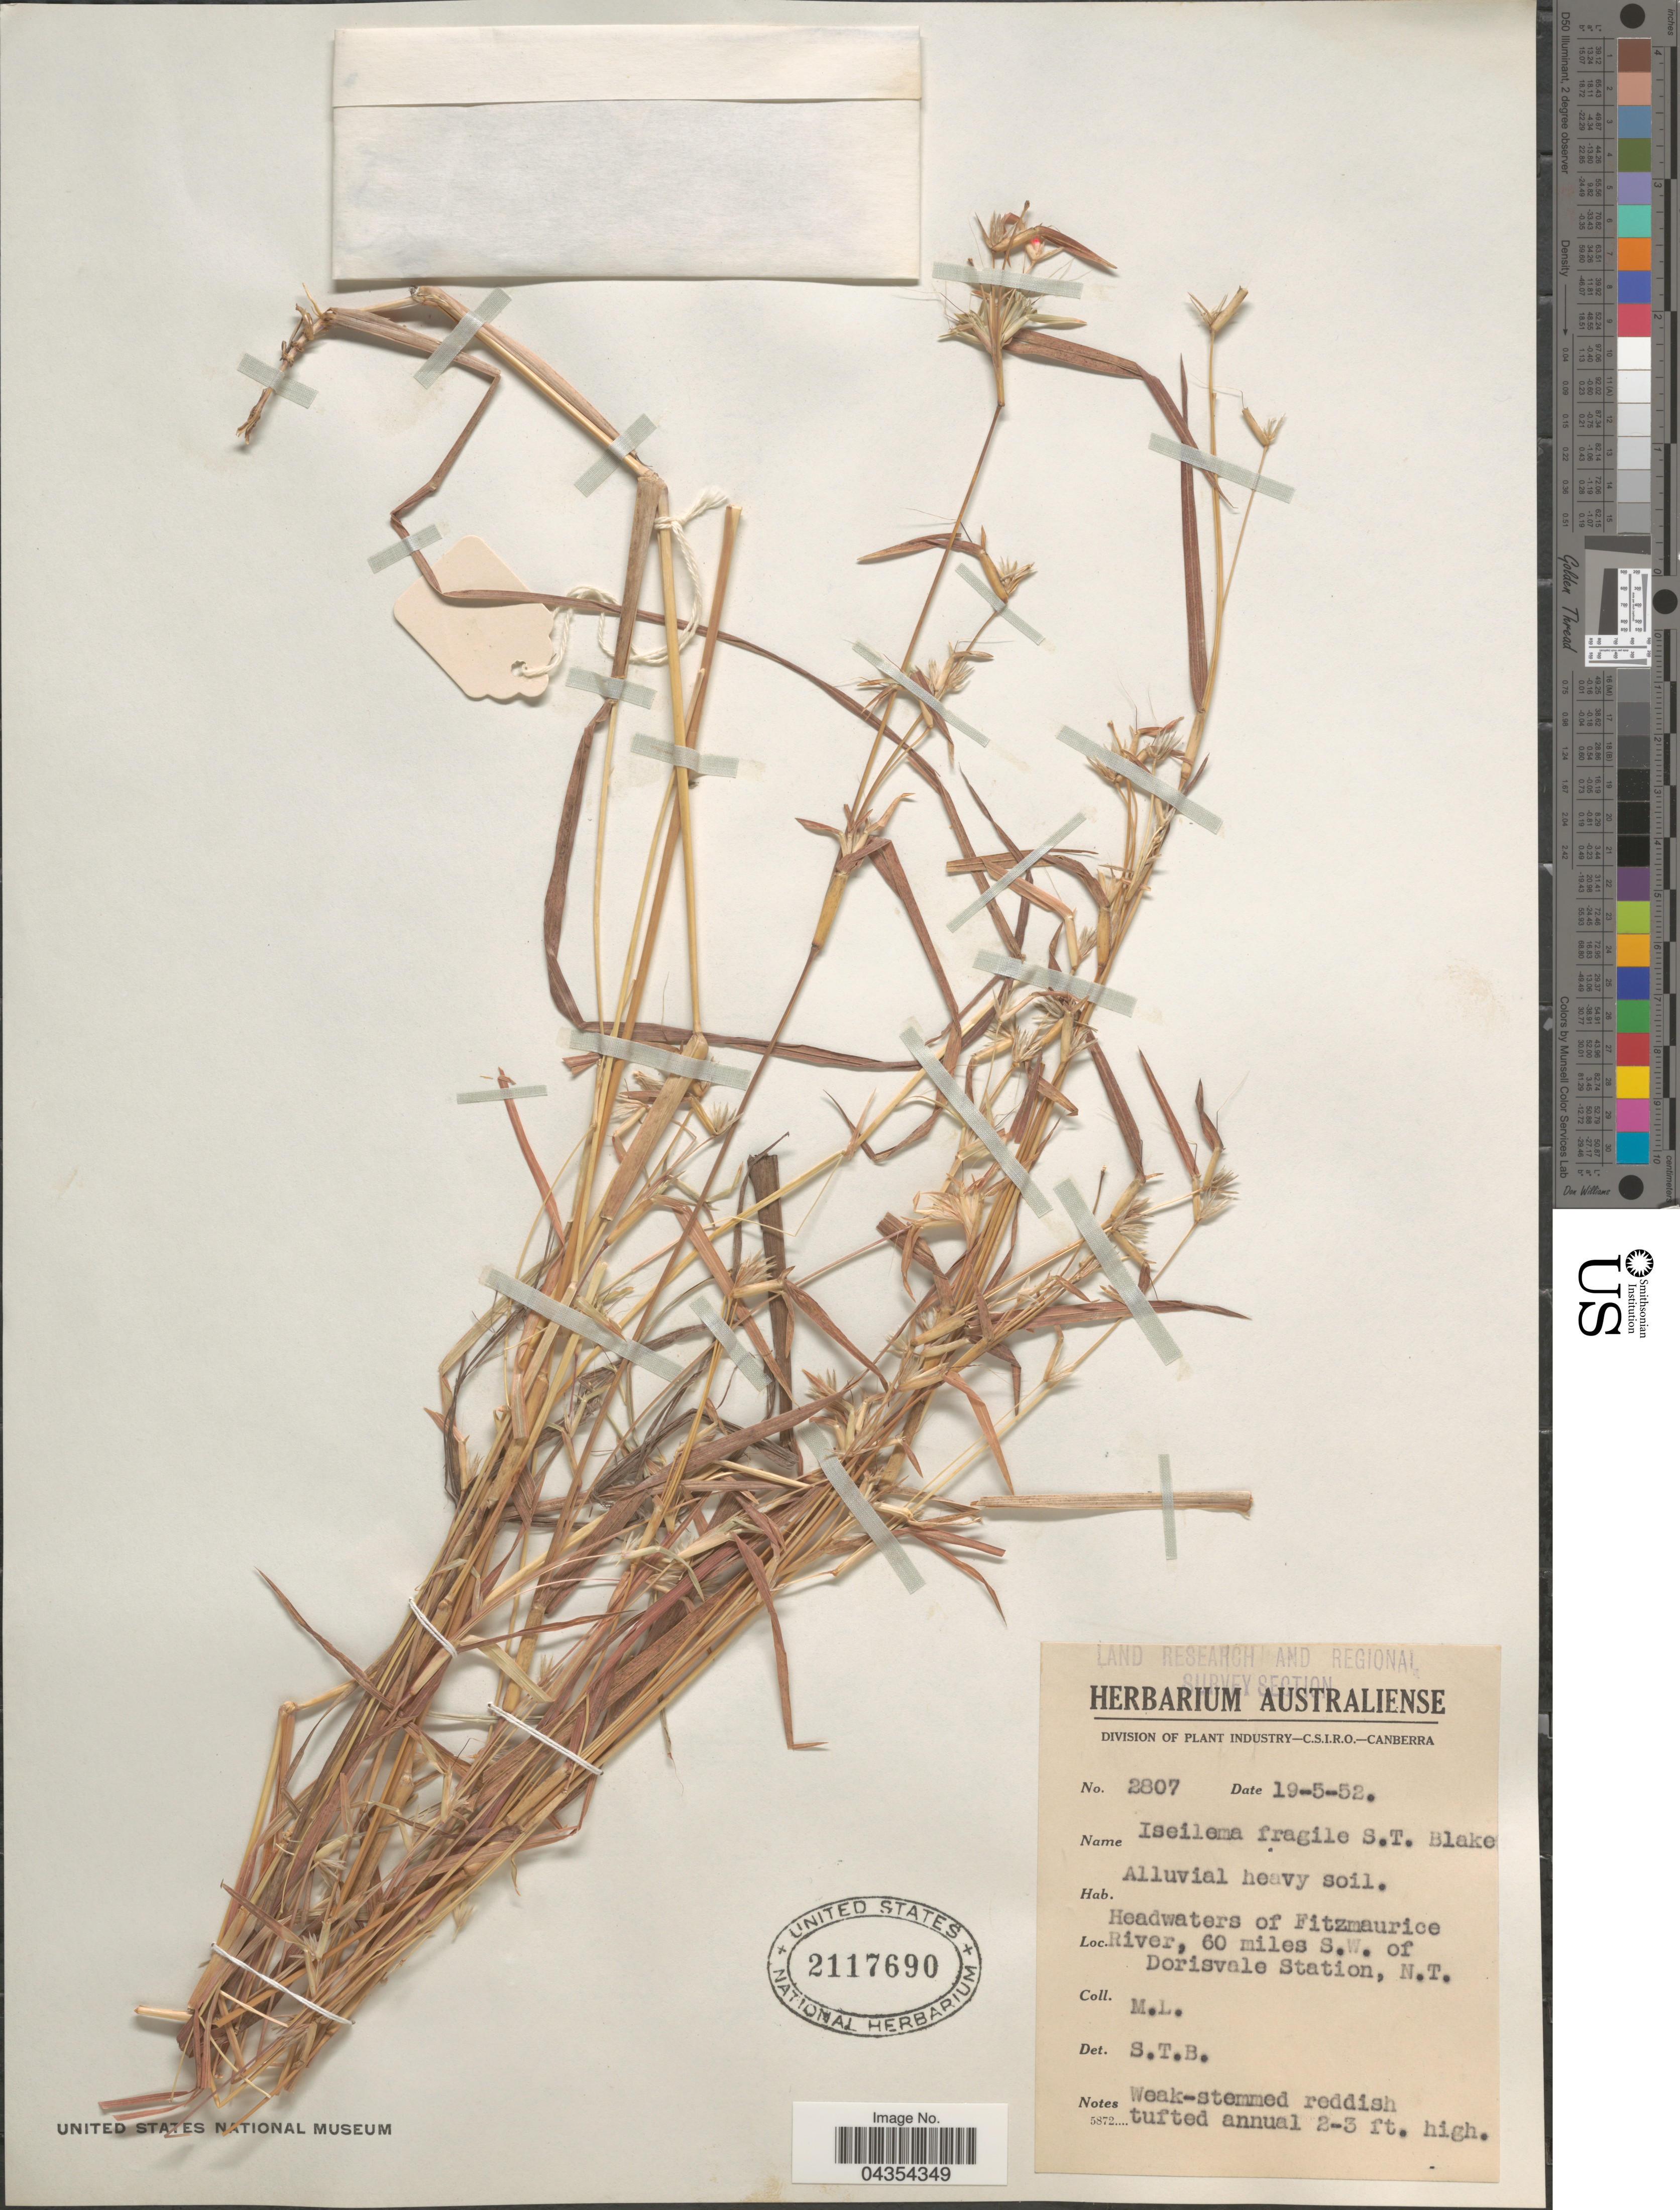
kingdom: Plantae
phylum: Tracheophyta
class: Liliopsida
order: Poales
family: Poaceae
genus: Iseilema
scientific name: Iseilema fragile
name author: S.T. Blake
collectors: M. L.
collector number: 2807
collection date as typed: Transcribed d/m/y: 19/5/52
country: Australia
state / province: Northern Territory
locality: Land Research and Regional Survey Section. Headwaters of Fitzmaurice River, 60 miles S.W. of Dorisvale Station, N.T.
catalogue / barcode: US 2117690